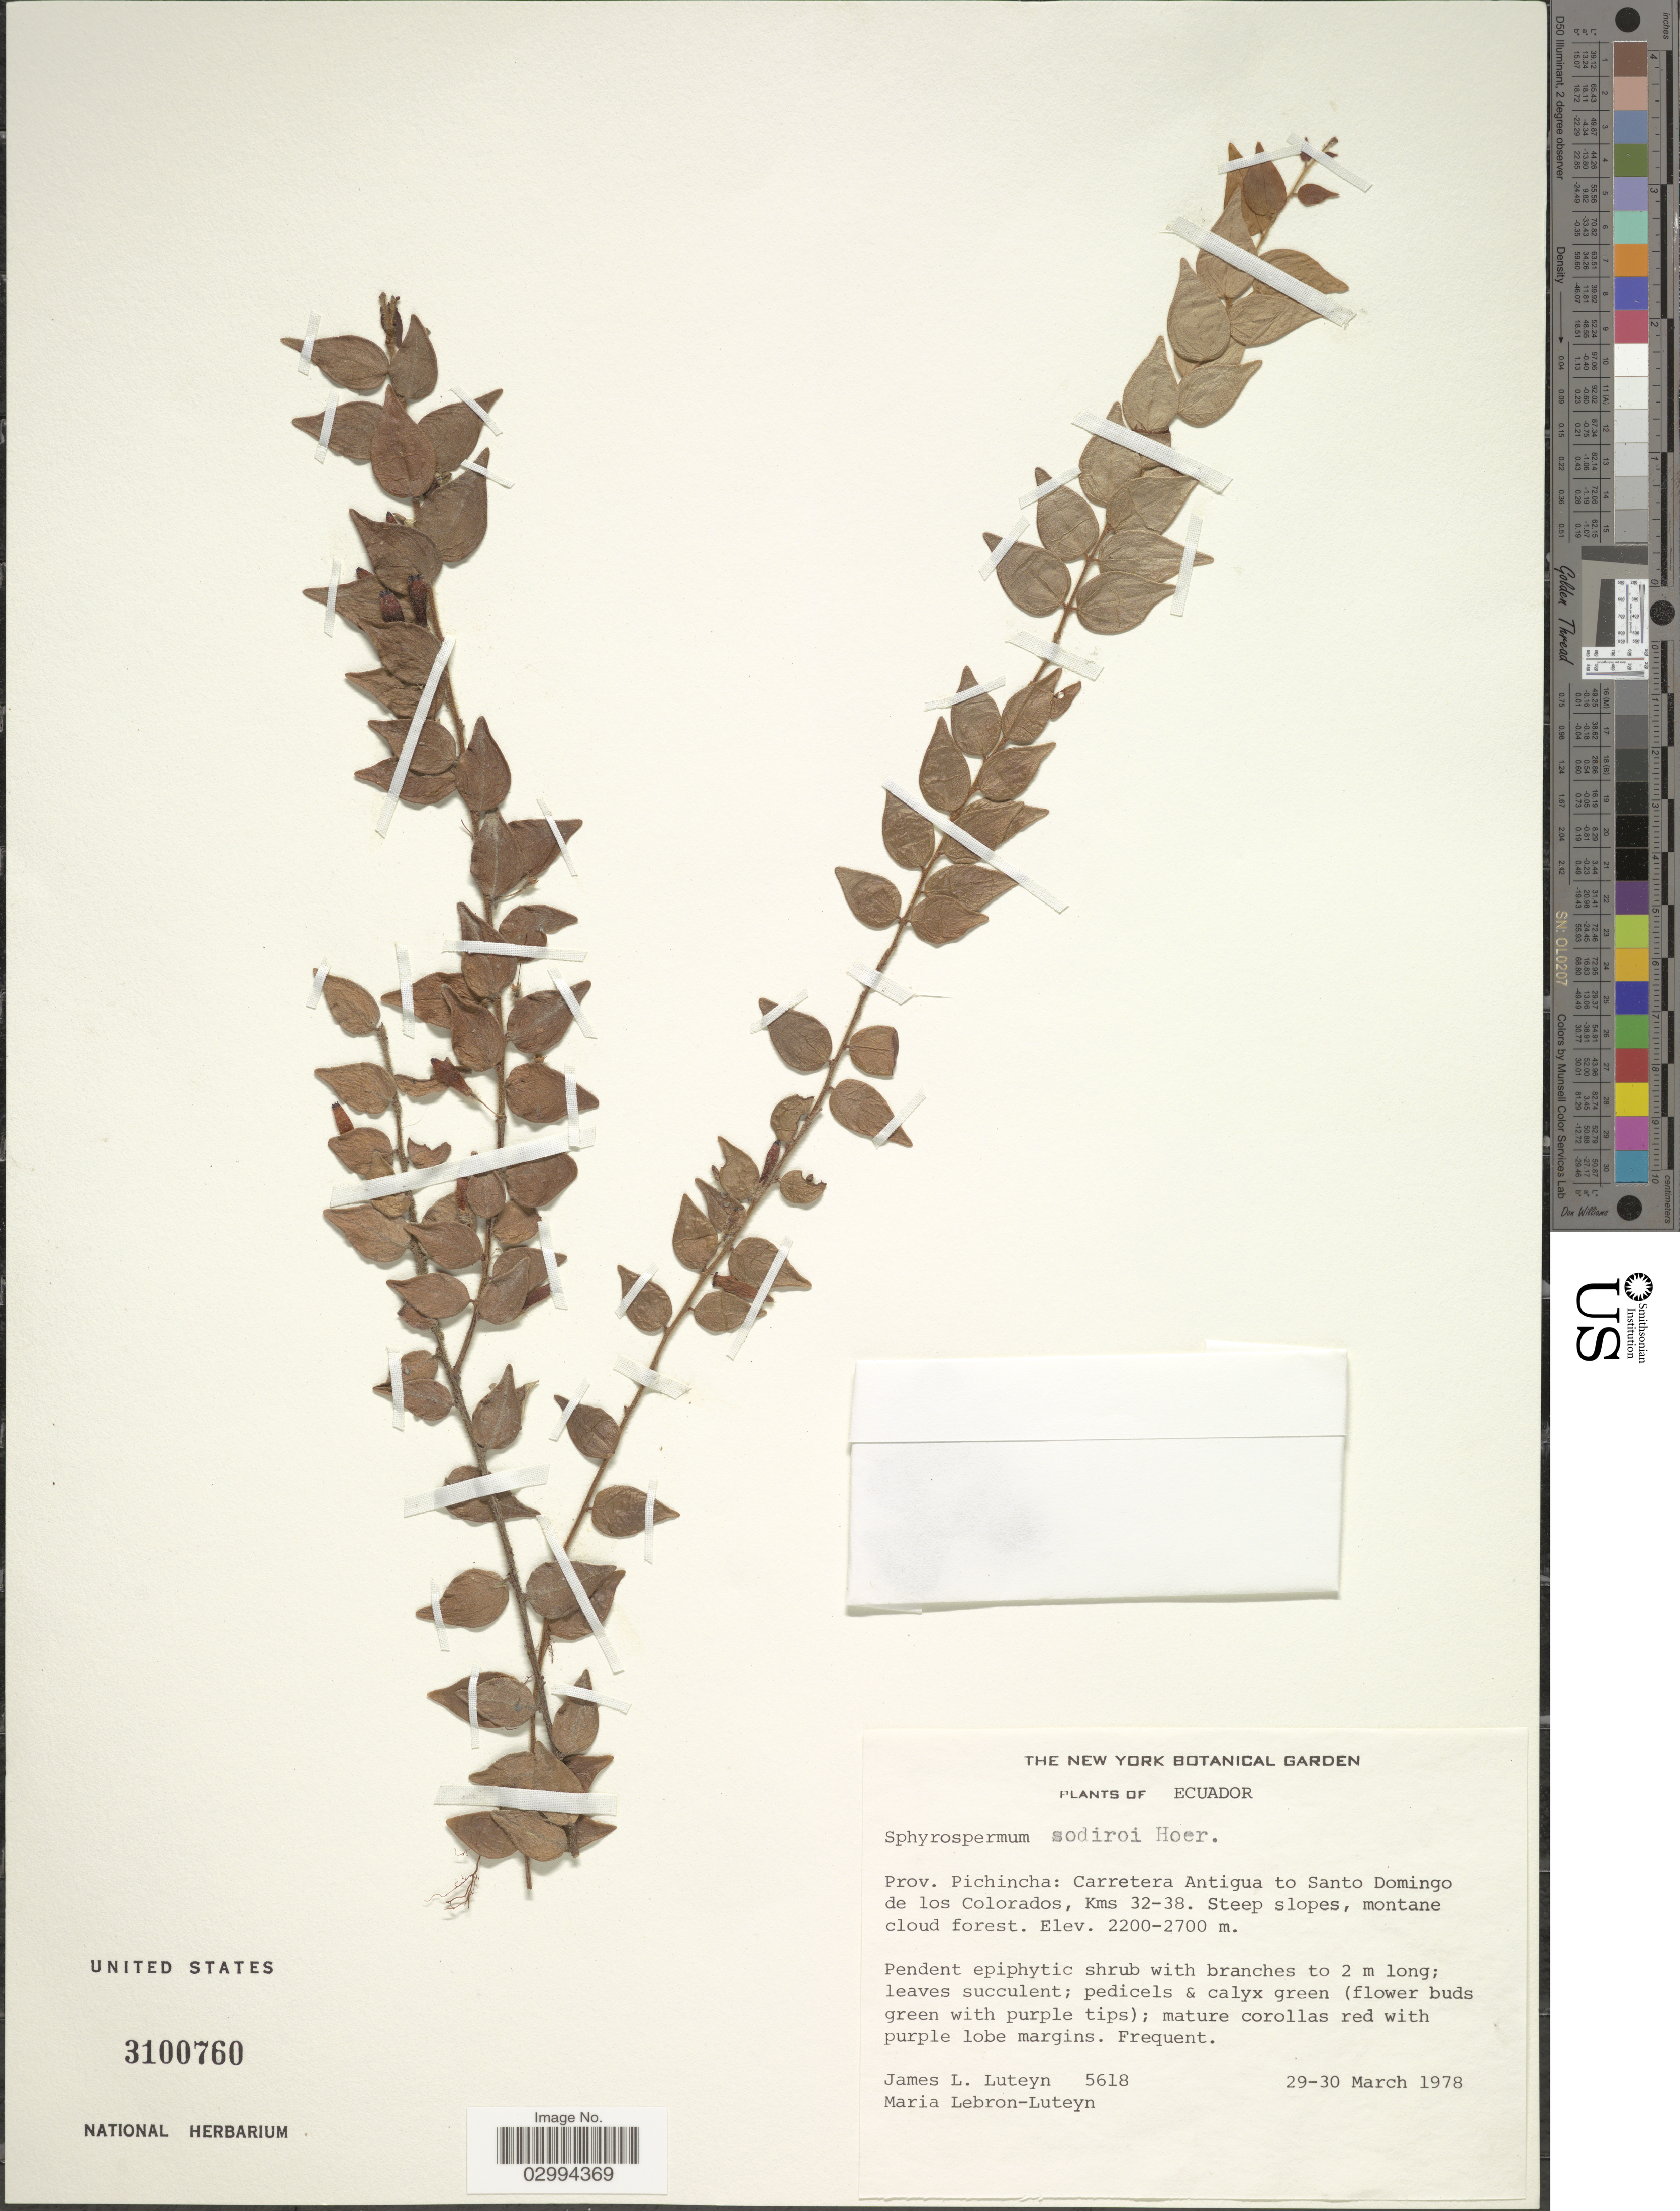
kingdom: Plantae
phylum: Tracheophyta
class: Magnoliopsida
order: Ericales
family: Ericaceae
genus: Sphyrospermum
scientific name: Sphyrospermum sodiroi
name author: (Hoerold) A.C. Sm.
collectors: J. L. Luteyn & M. L. Lebrón-Luteyn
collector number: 5618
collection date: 1978-03-29/1978-03-30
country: Ecuador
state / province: Pichincha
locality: Carretera Antigua to Santo Domingo de los Colorados, Kms 32-38.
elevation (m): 2200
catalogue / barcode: US 3100760